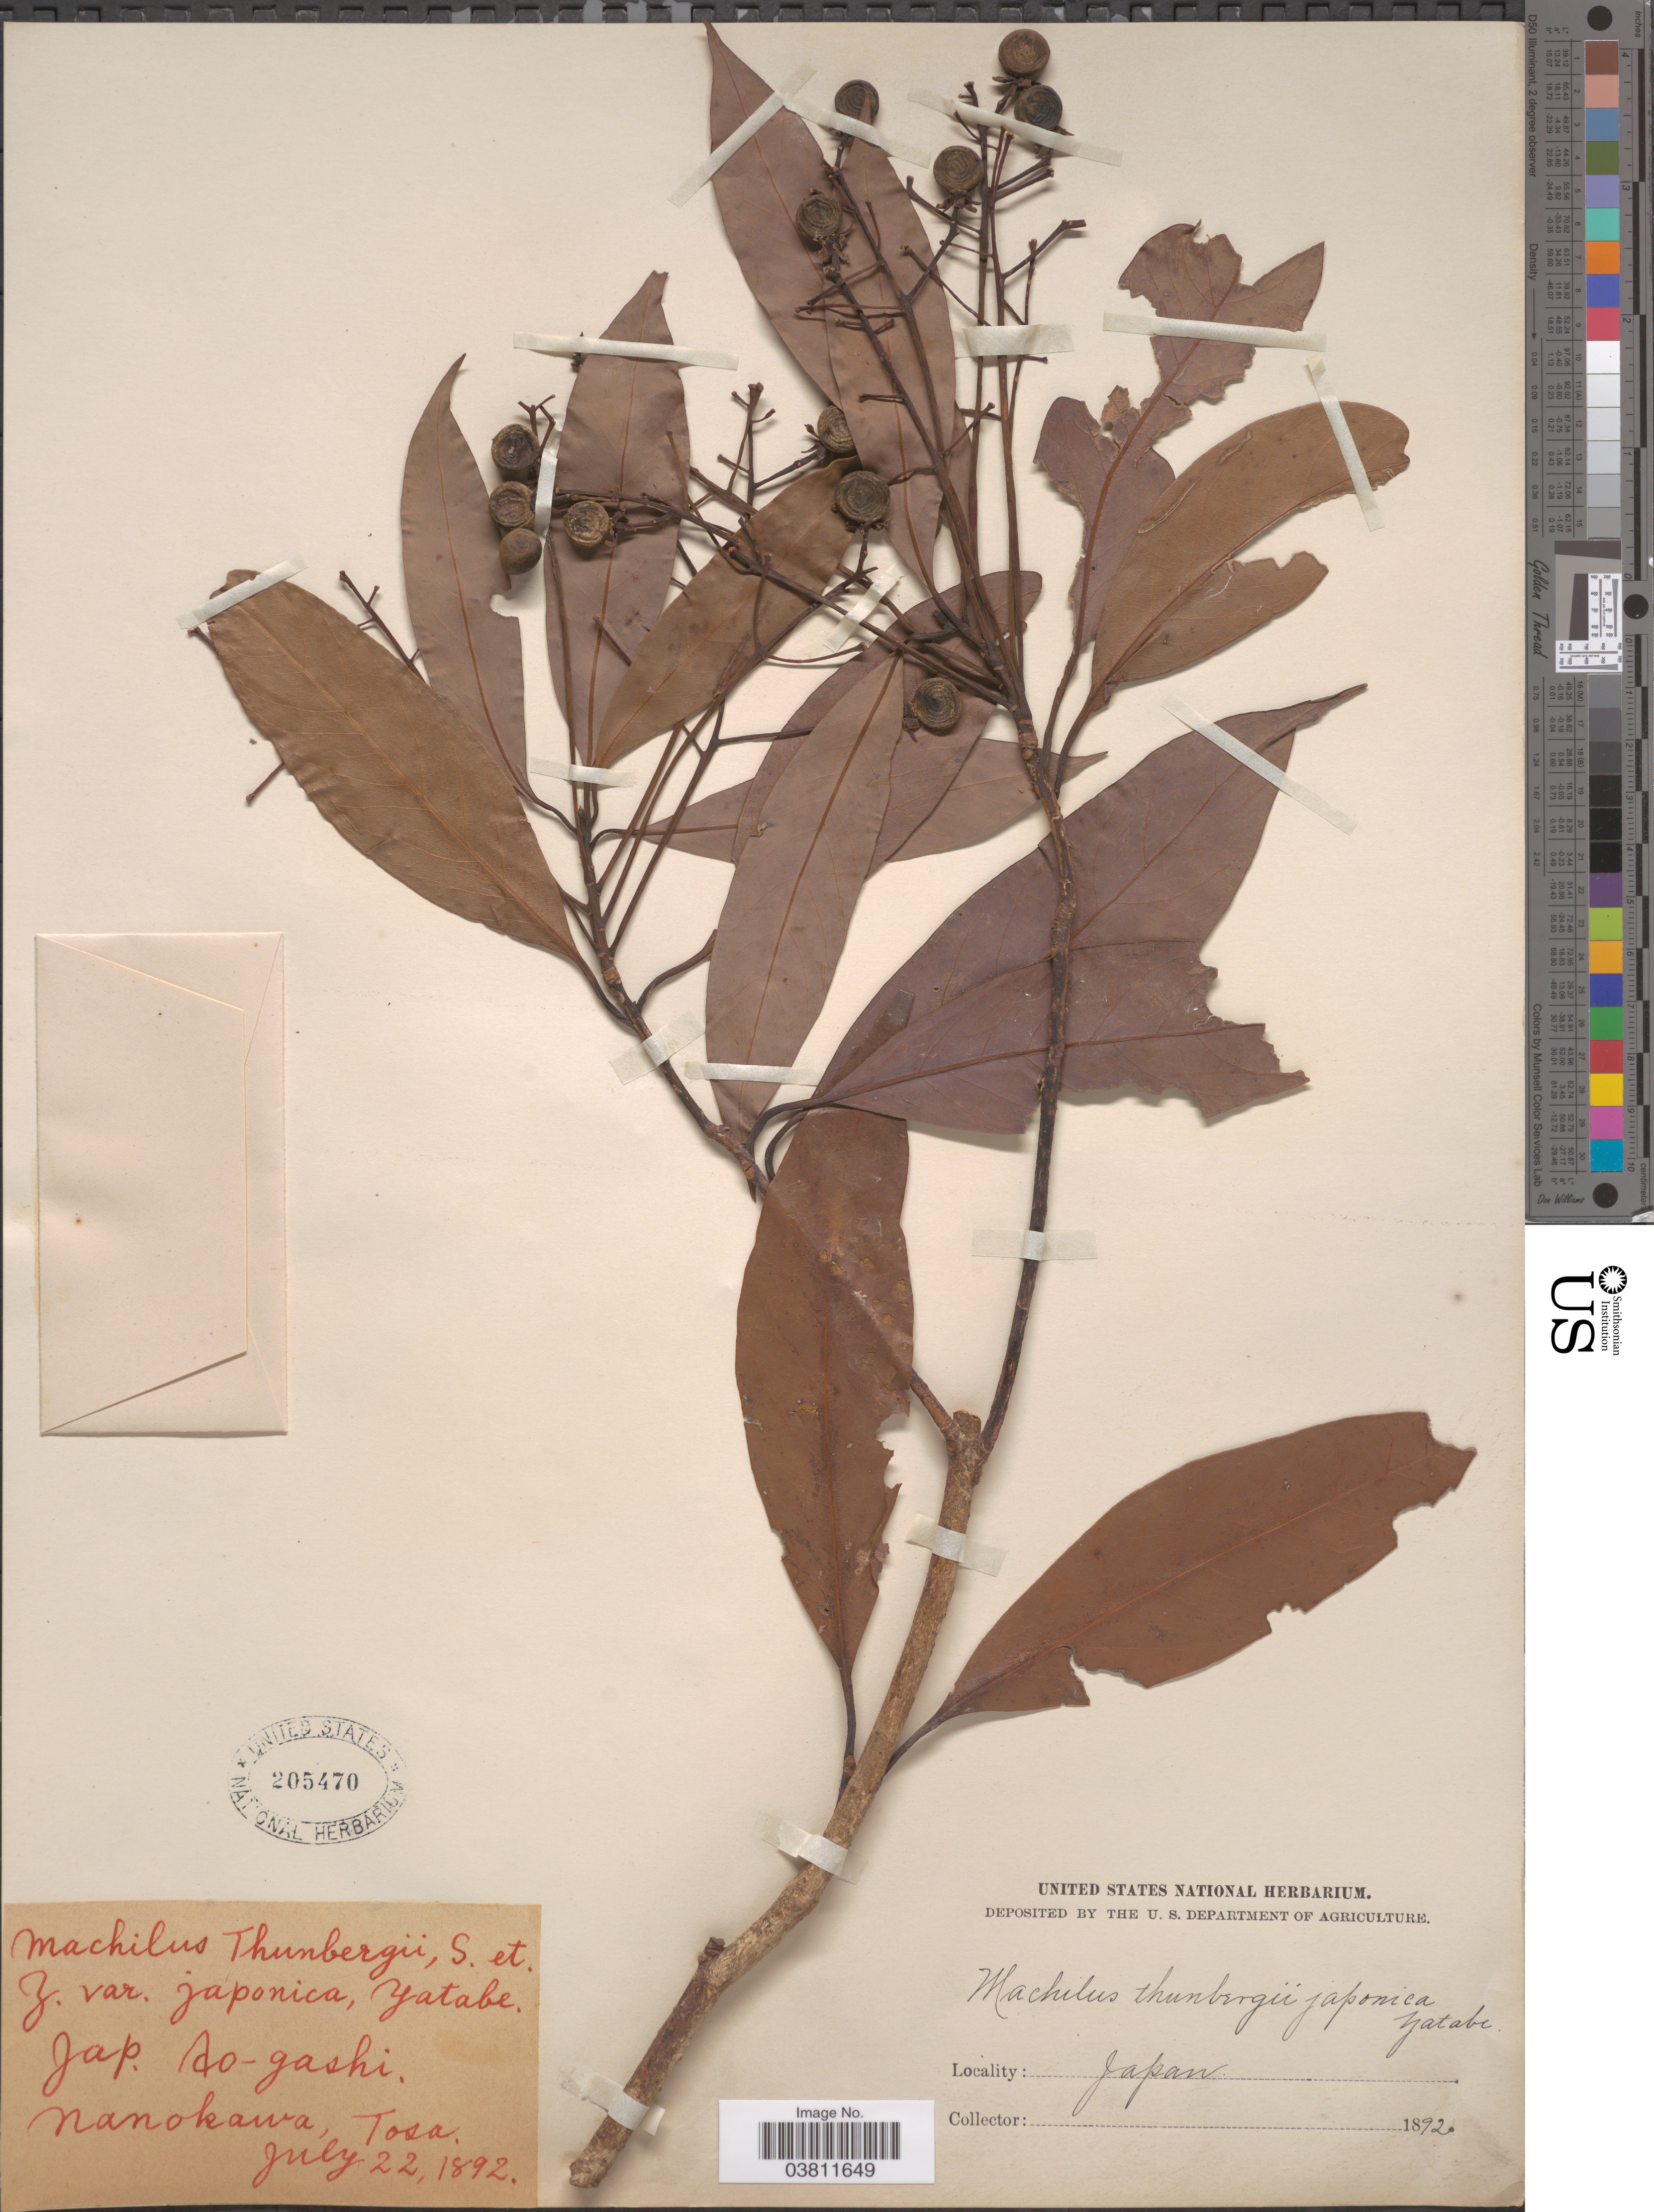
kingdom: Plantae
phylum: Tracheophyta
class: Magnoliopsida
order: Laurales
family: Lauraceae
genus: Machilus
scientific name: Machilus japonica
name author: Siebold & Zucc.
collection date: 1892-07-22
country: Japan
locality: Nanokawa, Tosa.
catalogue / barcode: US 205470